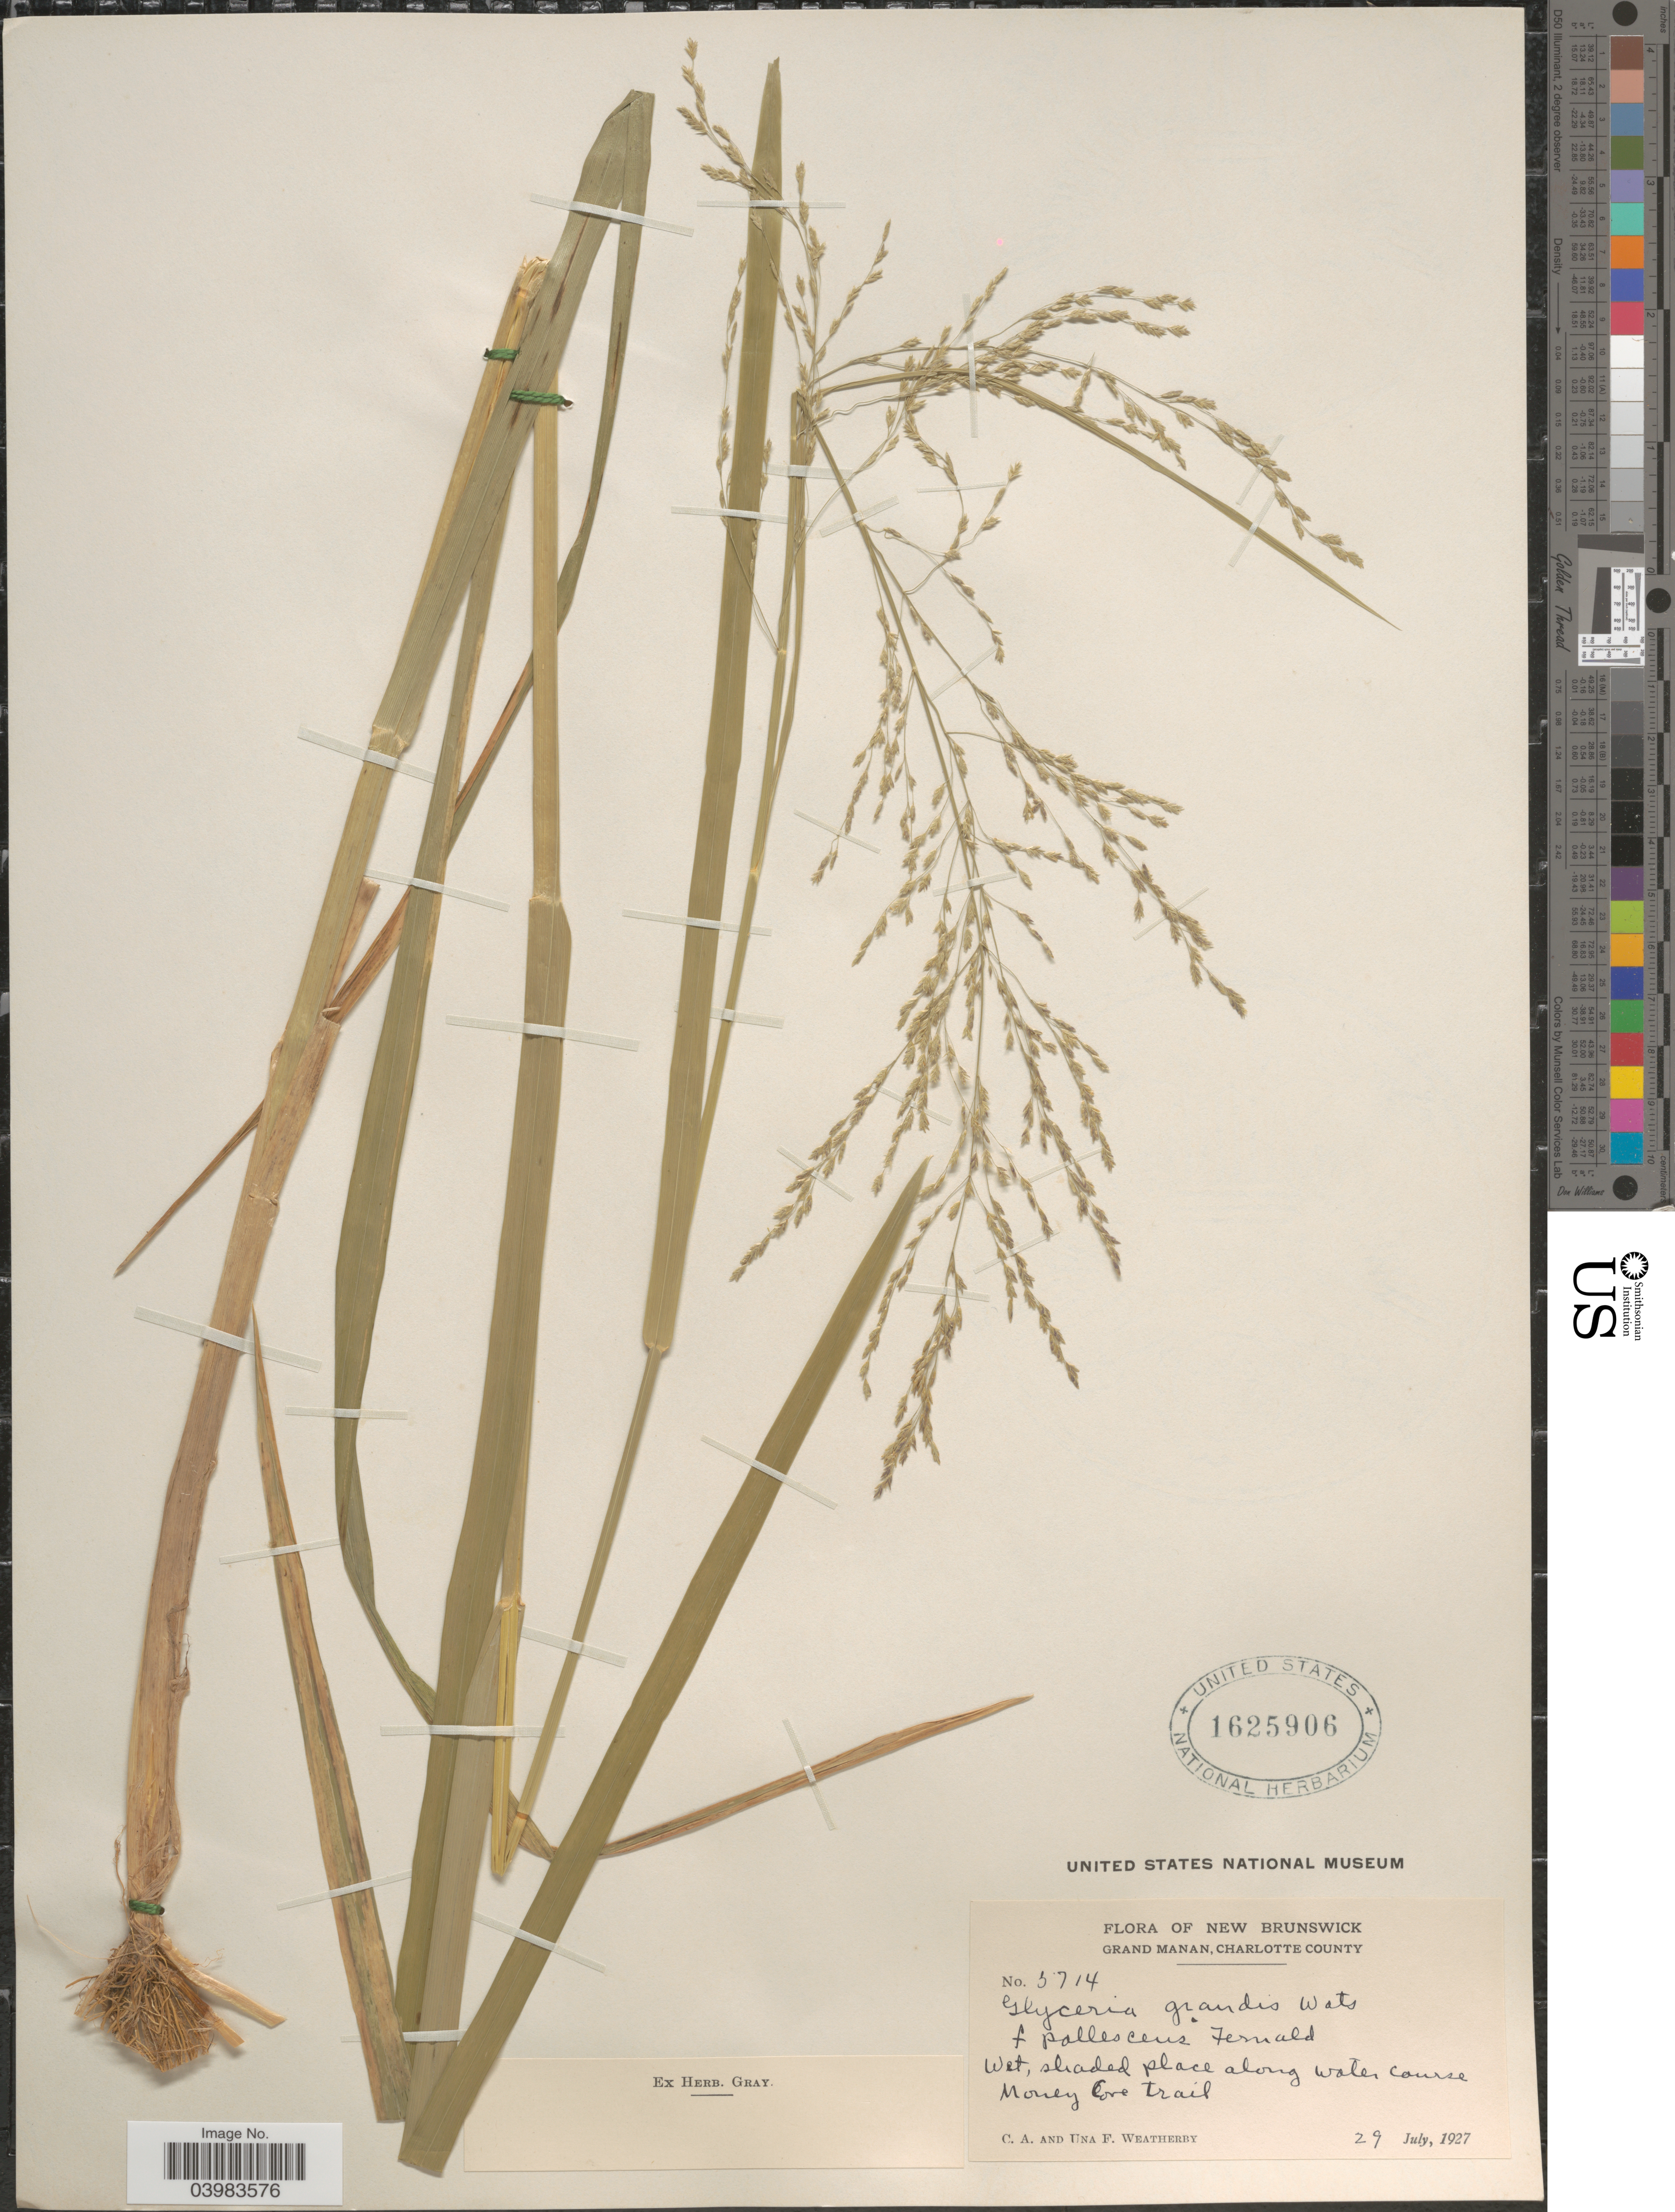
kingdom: Plantae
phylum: Tracheophyta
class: Liliopsida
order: Poales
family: Poaceae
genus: Glyceria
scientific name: Glyceria grandis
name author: S. Watson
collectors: C. A. Weatherby & U. Weatherby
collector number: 5714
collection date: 1927-07-29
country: Canada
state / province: New Brunswick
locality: Grand Manan, Charlotte County. Wet, shaded place along water course Money Cove Trail.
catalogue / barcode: US 1625906